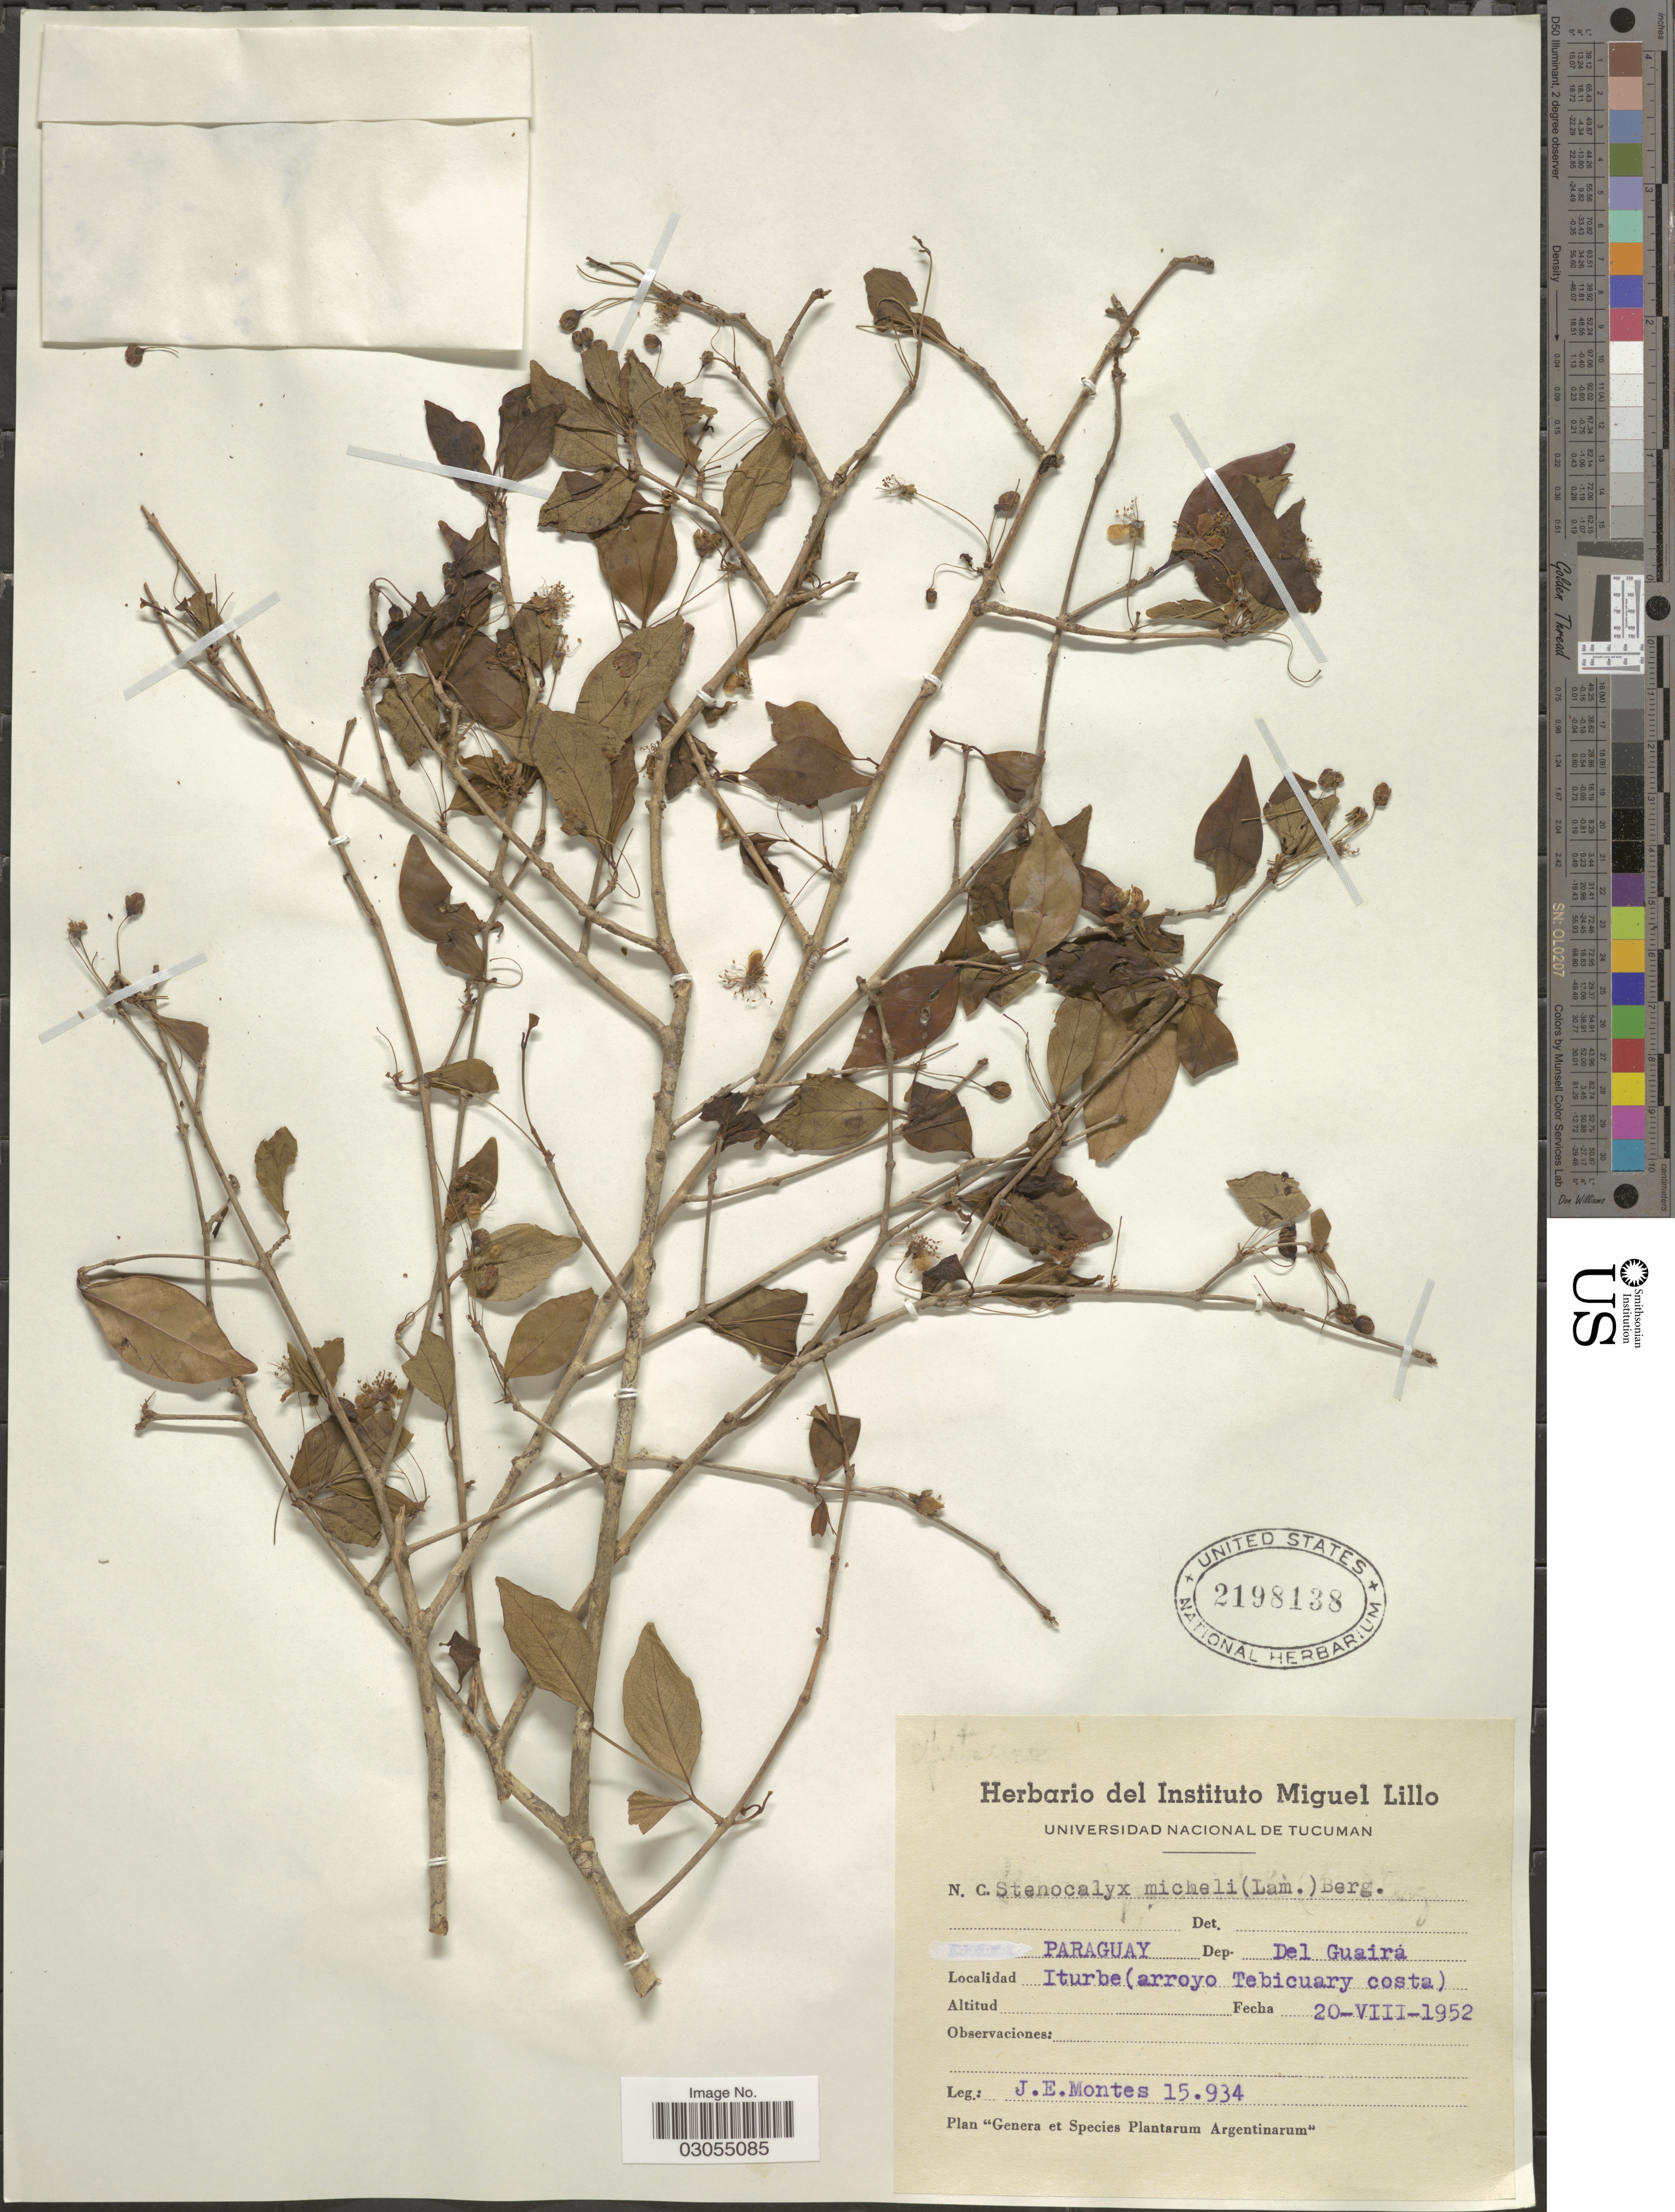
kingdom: Plantae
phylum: Tracheophyta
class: Magnoliopsida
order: Myrtales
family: Myrtaceae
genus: Eugenia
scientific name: Eugenia uniflora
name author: L.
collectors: J. E. Montes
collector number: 15934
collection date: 1952-08-20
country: Paraguay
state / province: Guaira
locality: Dep. Del Guairá, Iturbe (arroyo Tebicuary costa).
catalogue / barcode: US 2198138